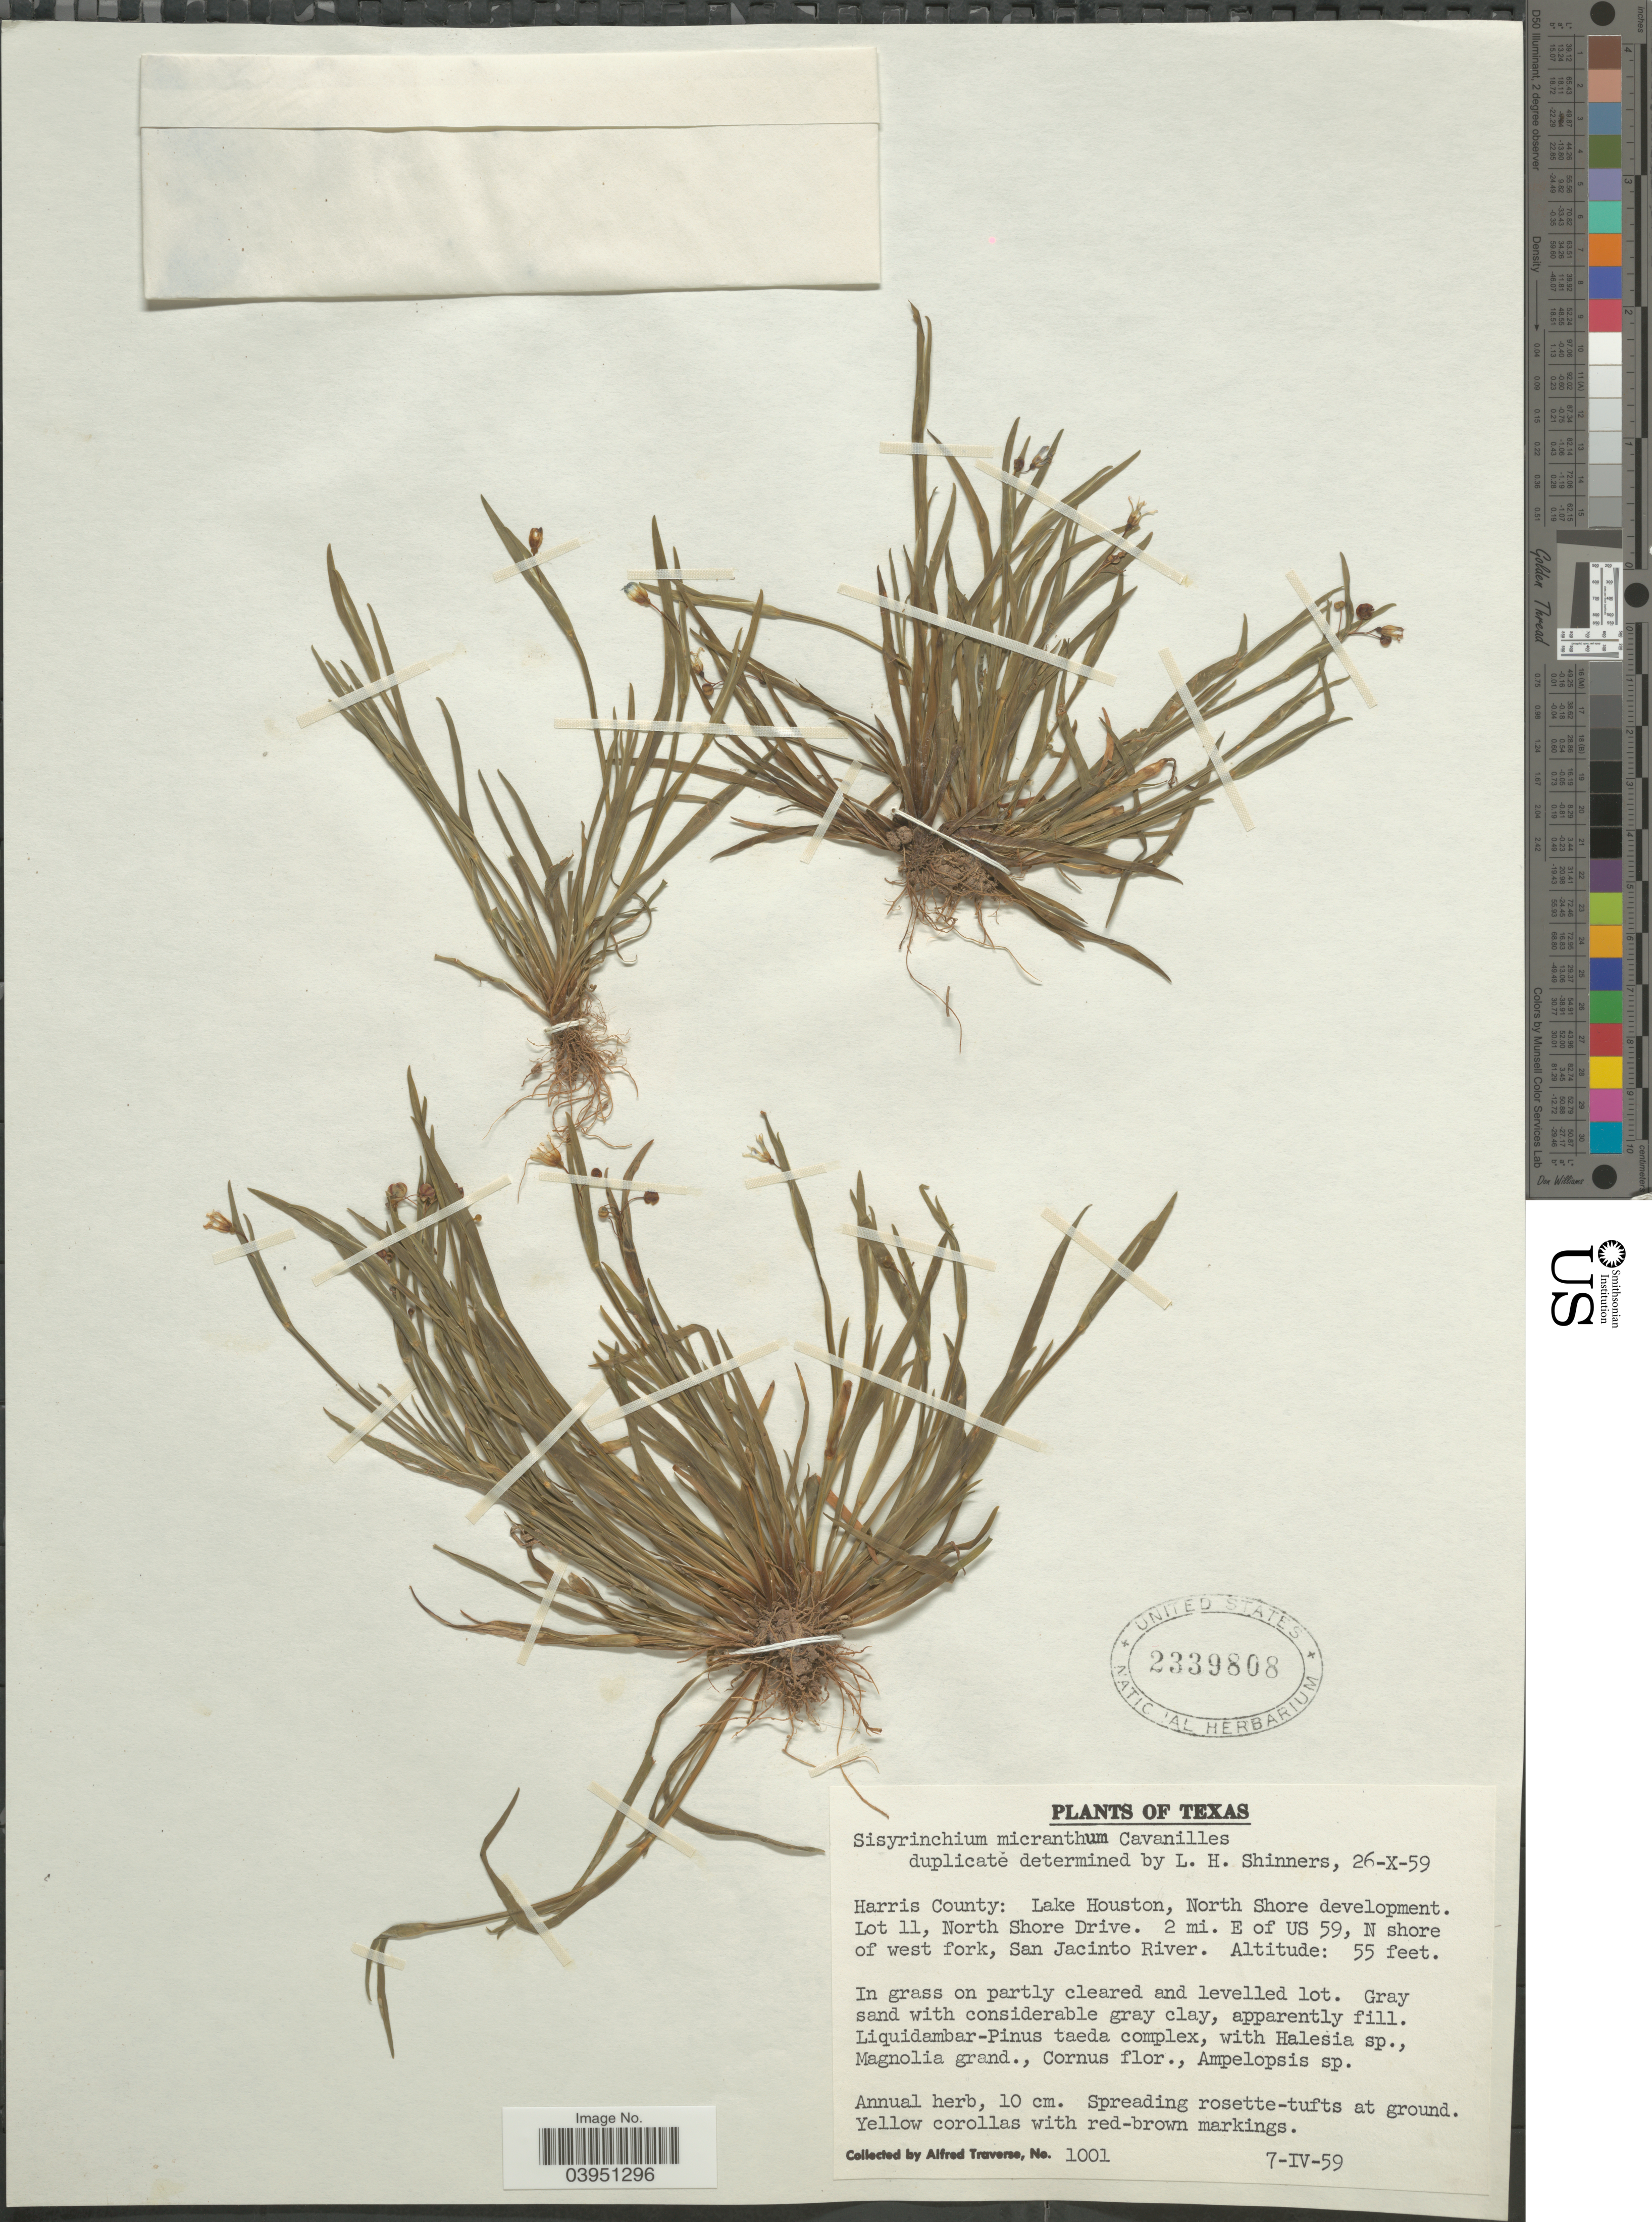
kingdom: Plantae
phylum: Tracheophyta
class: Liliopsida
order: Asparagales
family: Iridaceae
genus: Sisyrinchium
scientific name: Sisyrinchium micranthum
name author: Cav.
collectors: A. Traverse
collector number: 1001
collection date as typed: Transcribed d/m/y: 7/4/59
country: United States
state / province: Texas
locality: Harris County: Lake Houston, North Shore development. Lot 11, North Shore Drive. 2 mi. E of US 59, N shore of west fork, San Jacinto River.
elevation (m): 17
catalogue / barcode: US 2339808